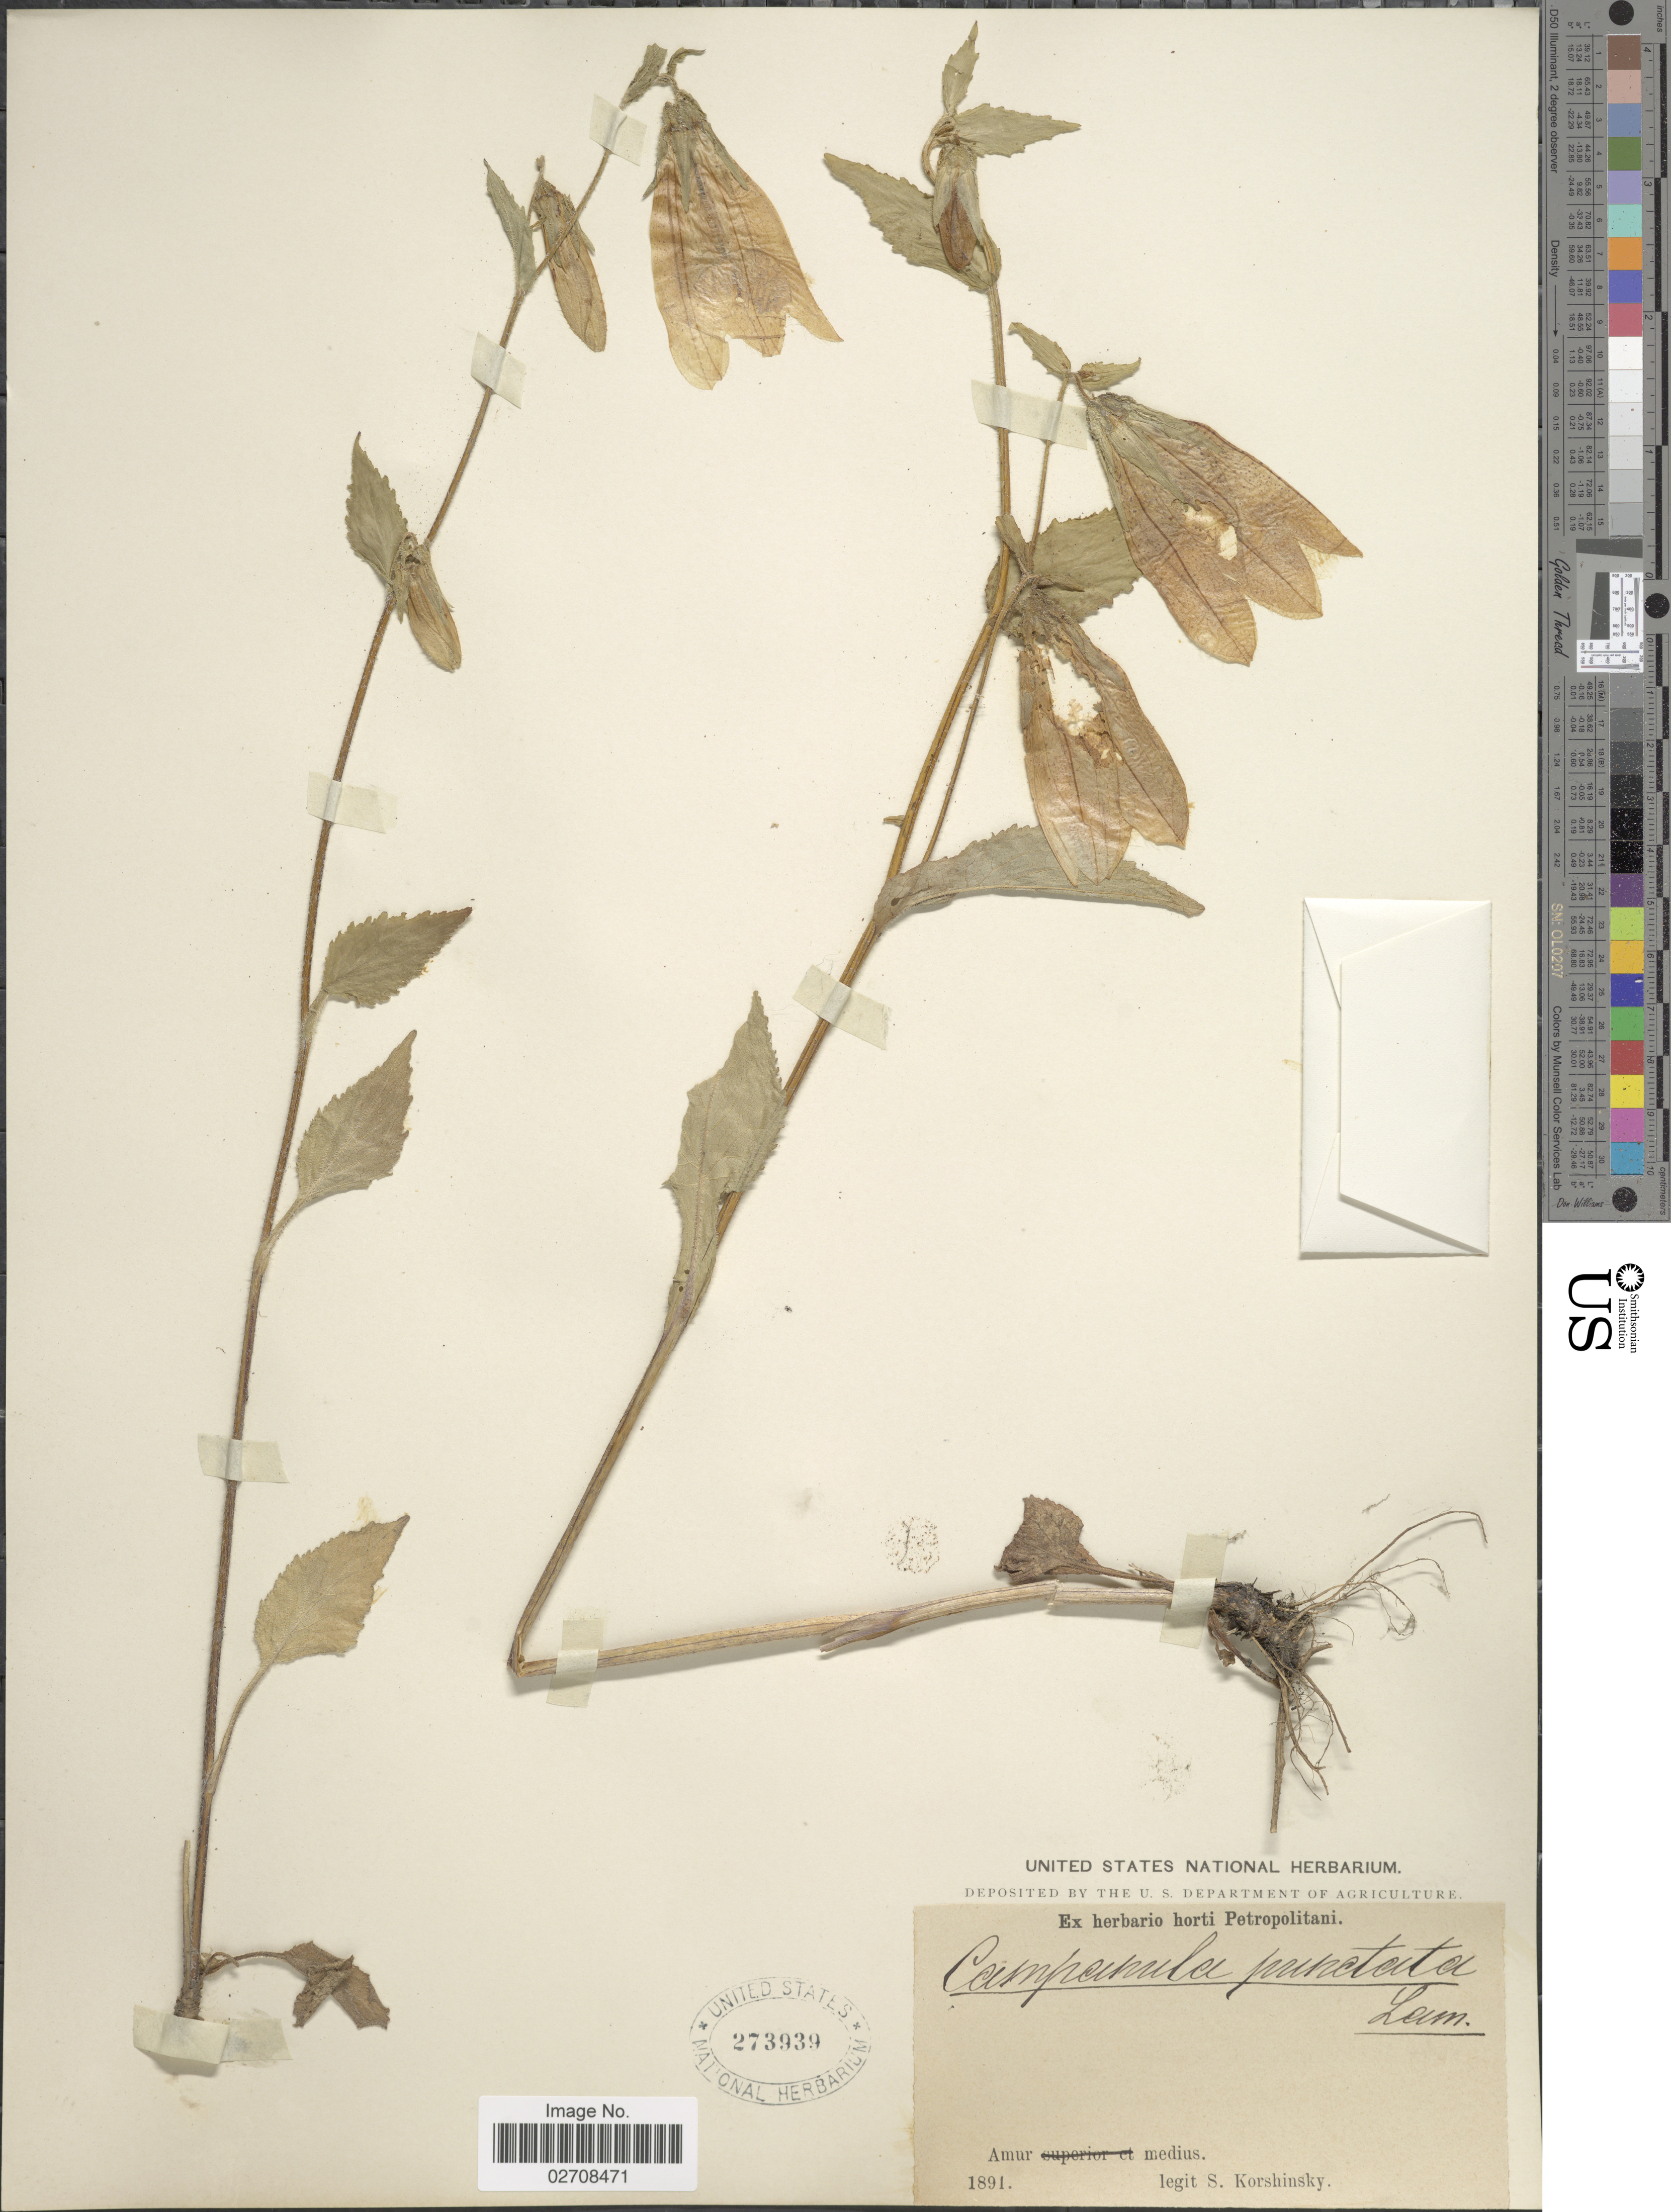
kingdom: Plantae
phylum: Tracheophyta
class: Magnoliopsida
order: Asterales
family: Campanulaceae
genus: Campanula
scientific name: Campanula punctata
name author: Lam.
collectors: S. I. Korshinsky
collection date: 1891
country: Russian Federation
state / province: Amur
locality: Amurt medius.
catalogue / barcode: US 273939